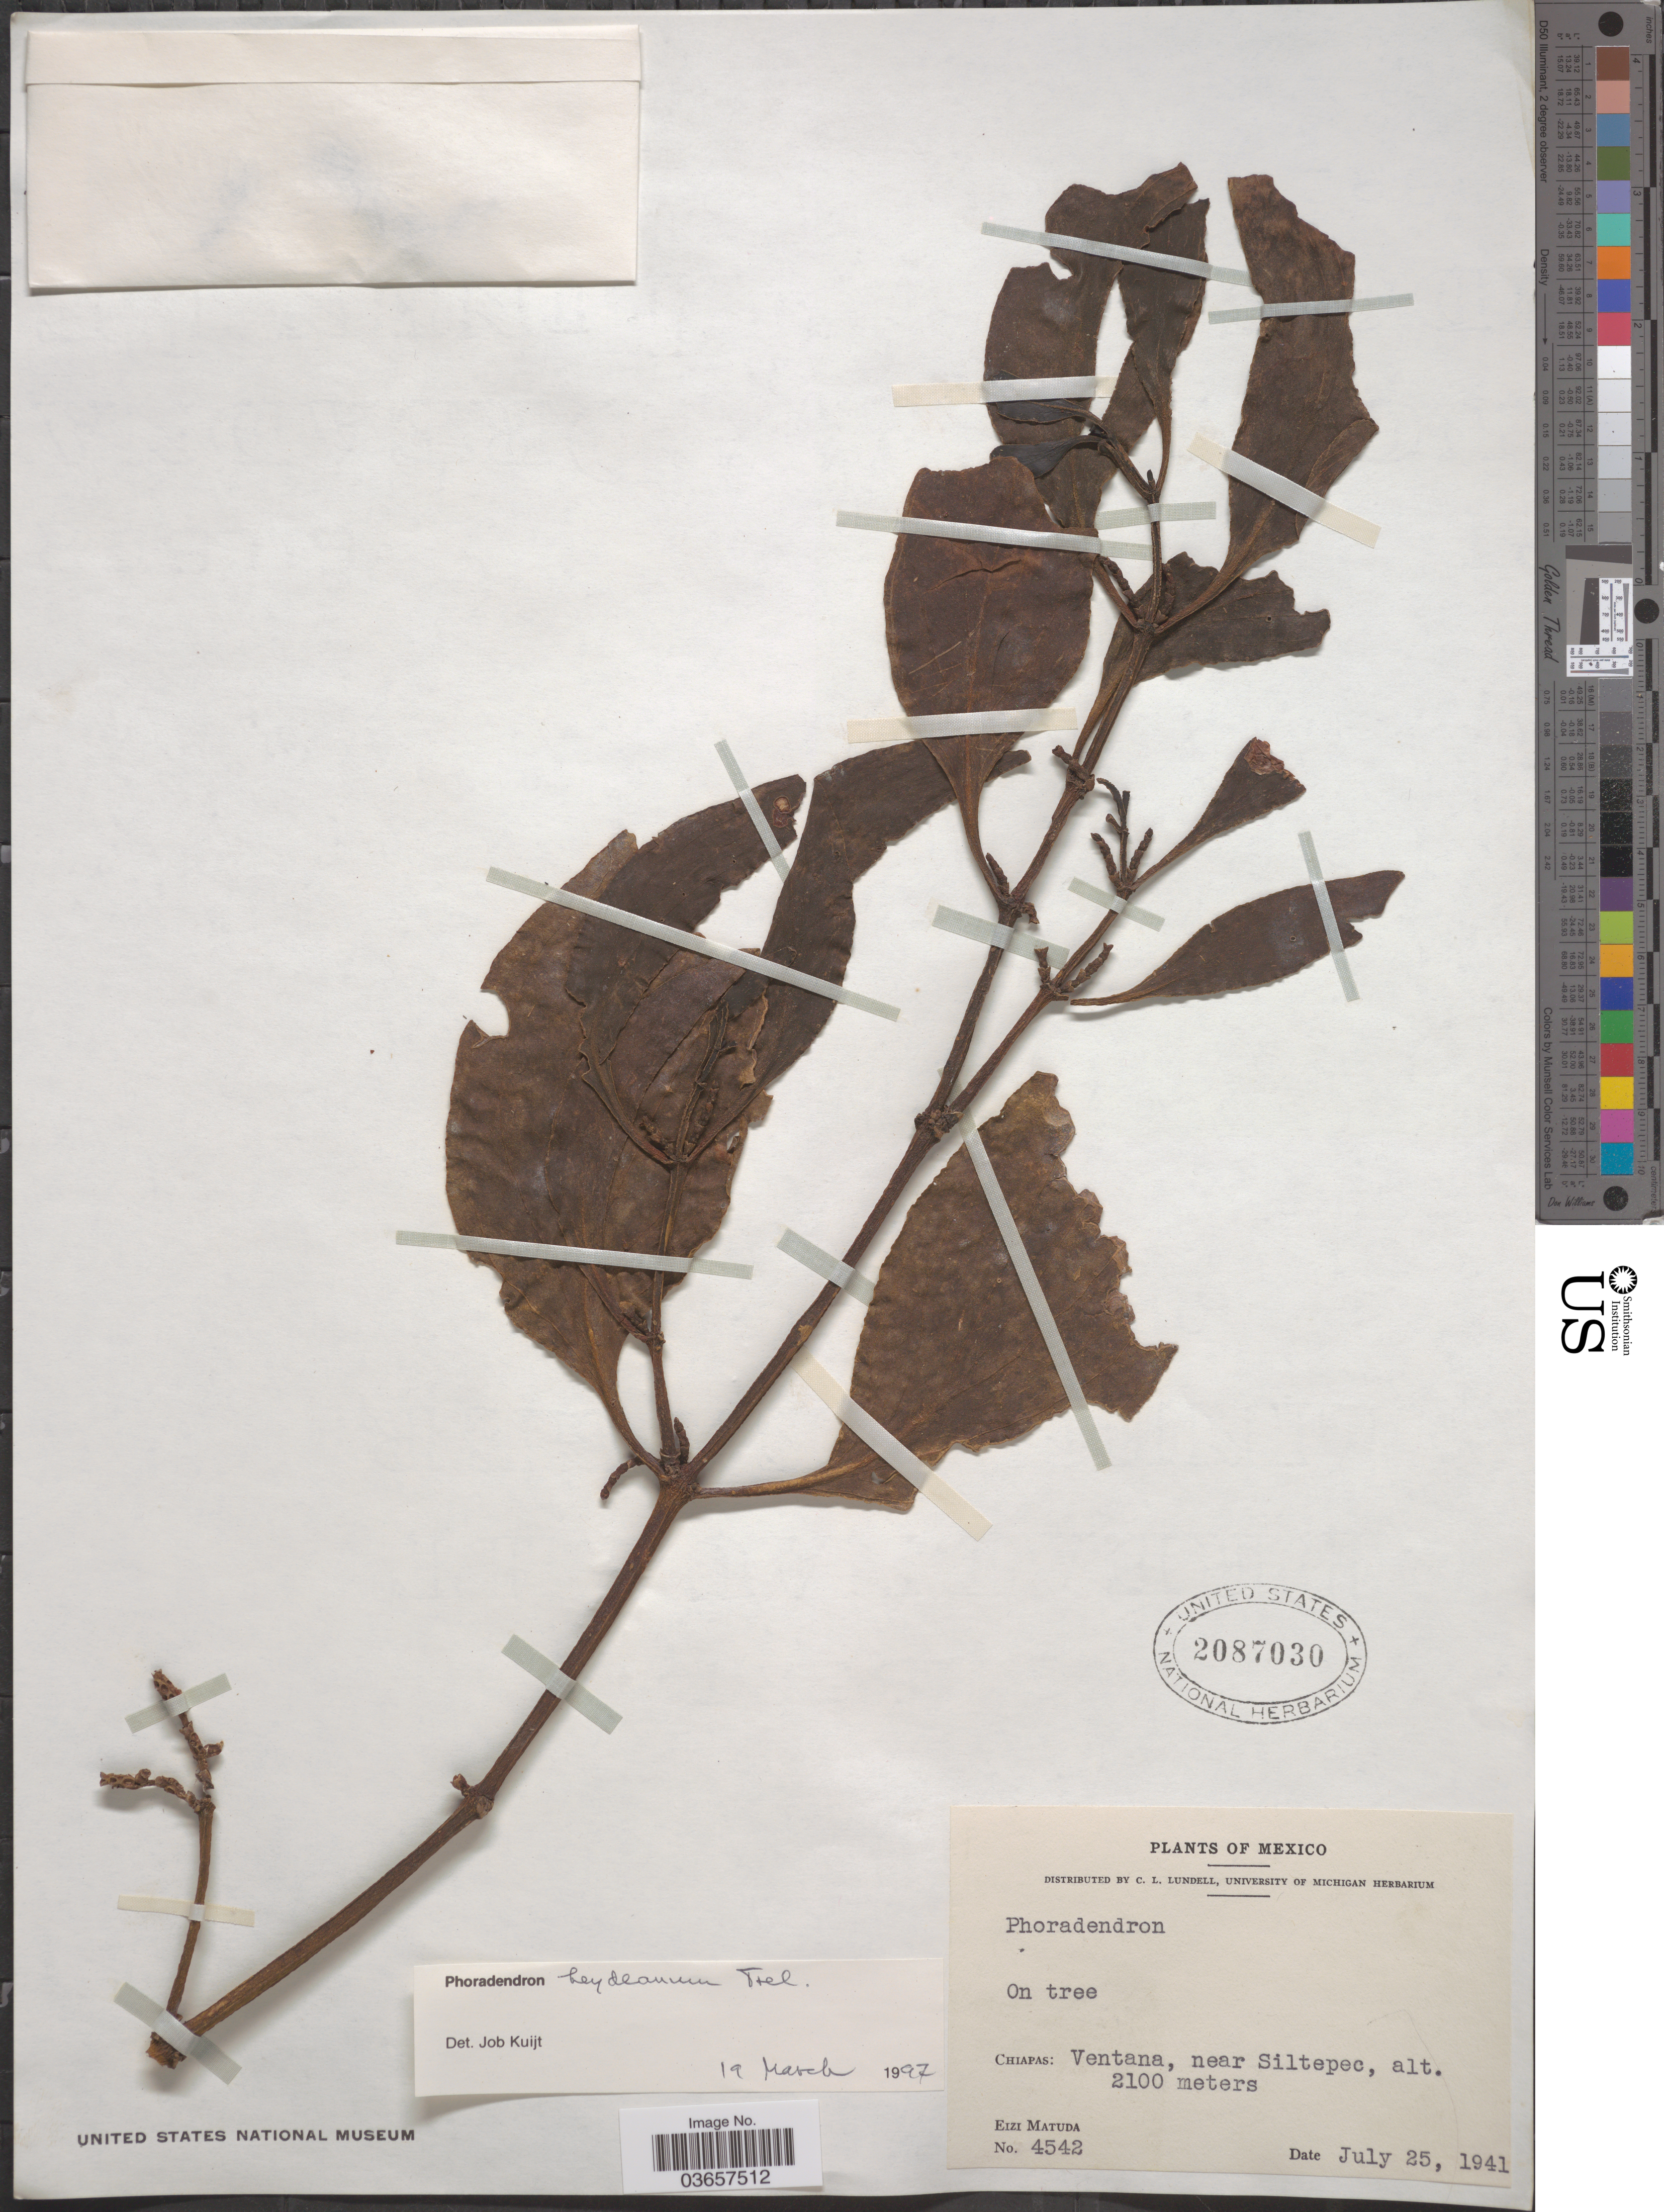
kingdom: Plantae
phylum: Tracheophyta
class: Magnoliopsida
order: Santalales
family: Viscaceae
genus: Phoradendron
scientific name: Phoradendron heydeanum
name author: Trel.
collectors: E. Matuda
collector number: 4542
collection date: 1941-07-25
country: Mexico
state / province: Chiapas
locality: Ventana, near Siltepec.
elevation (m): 2100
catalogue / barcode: US 2087030